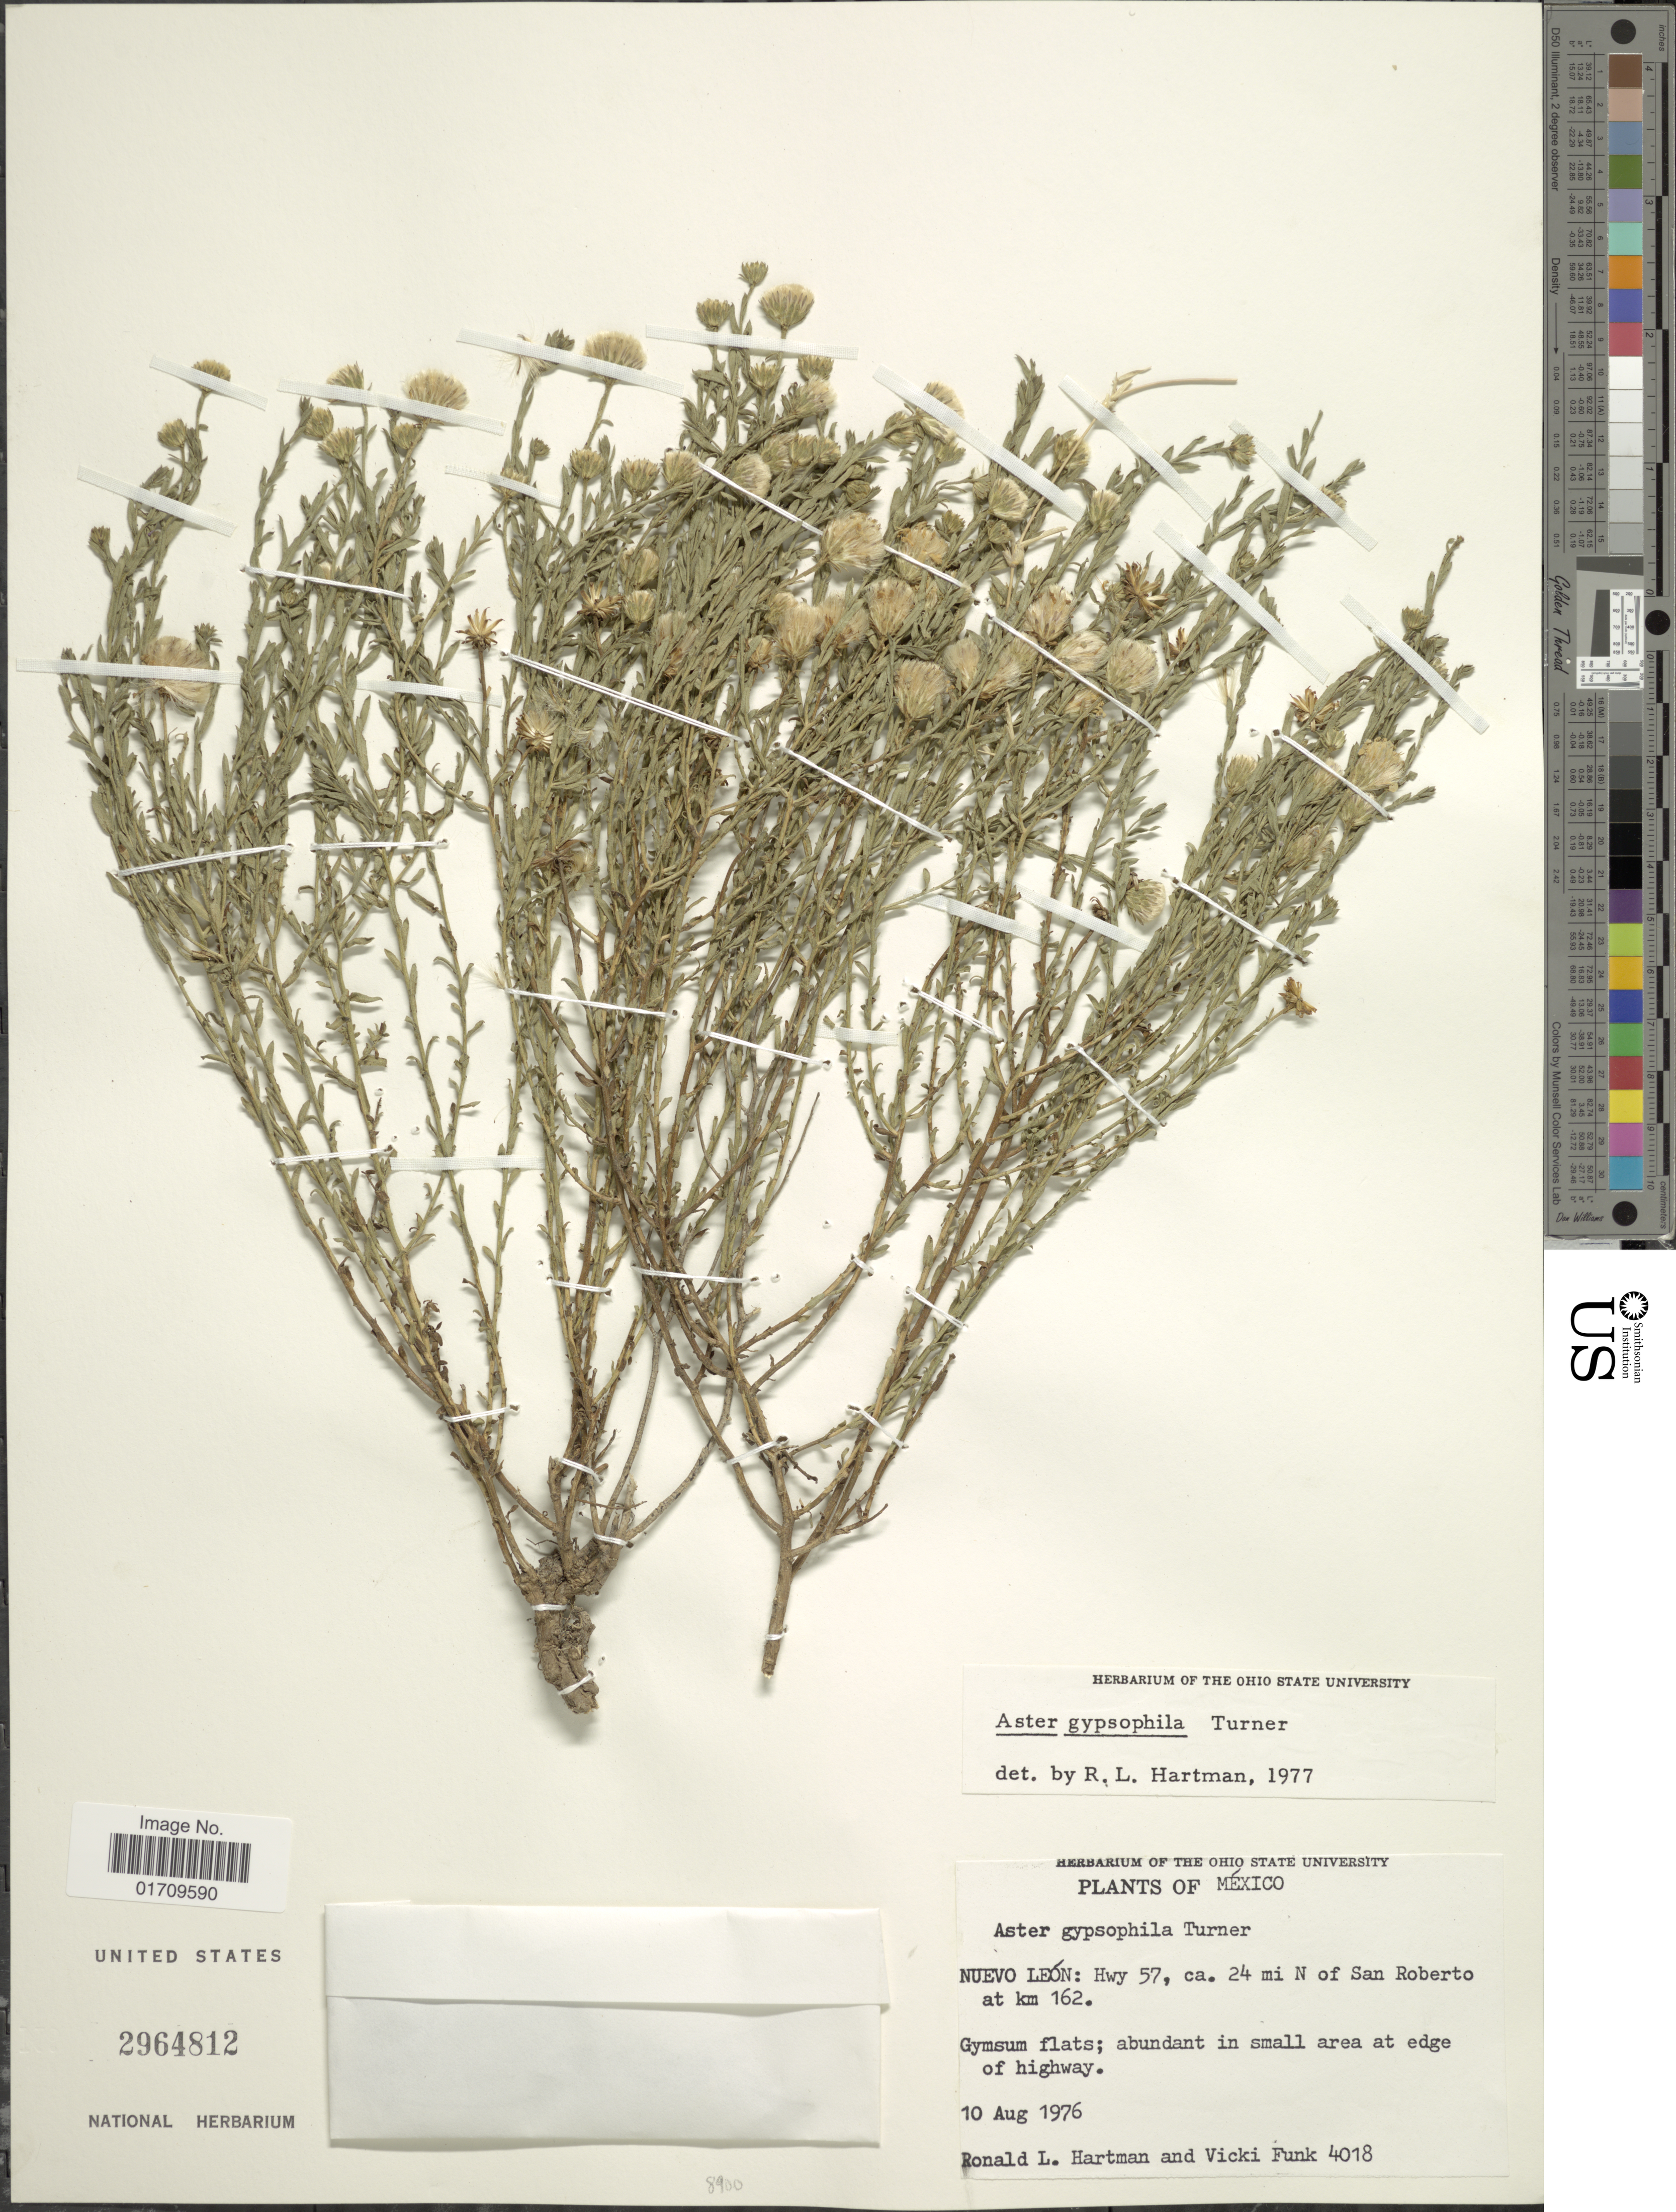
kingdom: Plantae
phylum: Tracheophyta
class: Magnoliopsida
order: Asterales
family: Asteraceae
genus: Machaeranthera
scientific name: Machaeranthera gypsophila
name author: B.L. Turner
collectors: R. Hartman & V. Funk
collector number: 4018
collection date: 1976-08-10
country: Mexico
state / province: Nuevo León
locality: Hwy 57, ca 24 mi N of San Roberto at km 162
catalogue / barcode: US 2964812